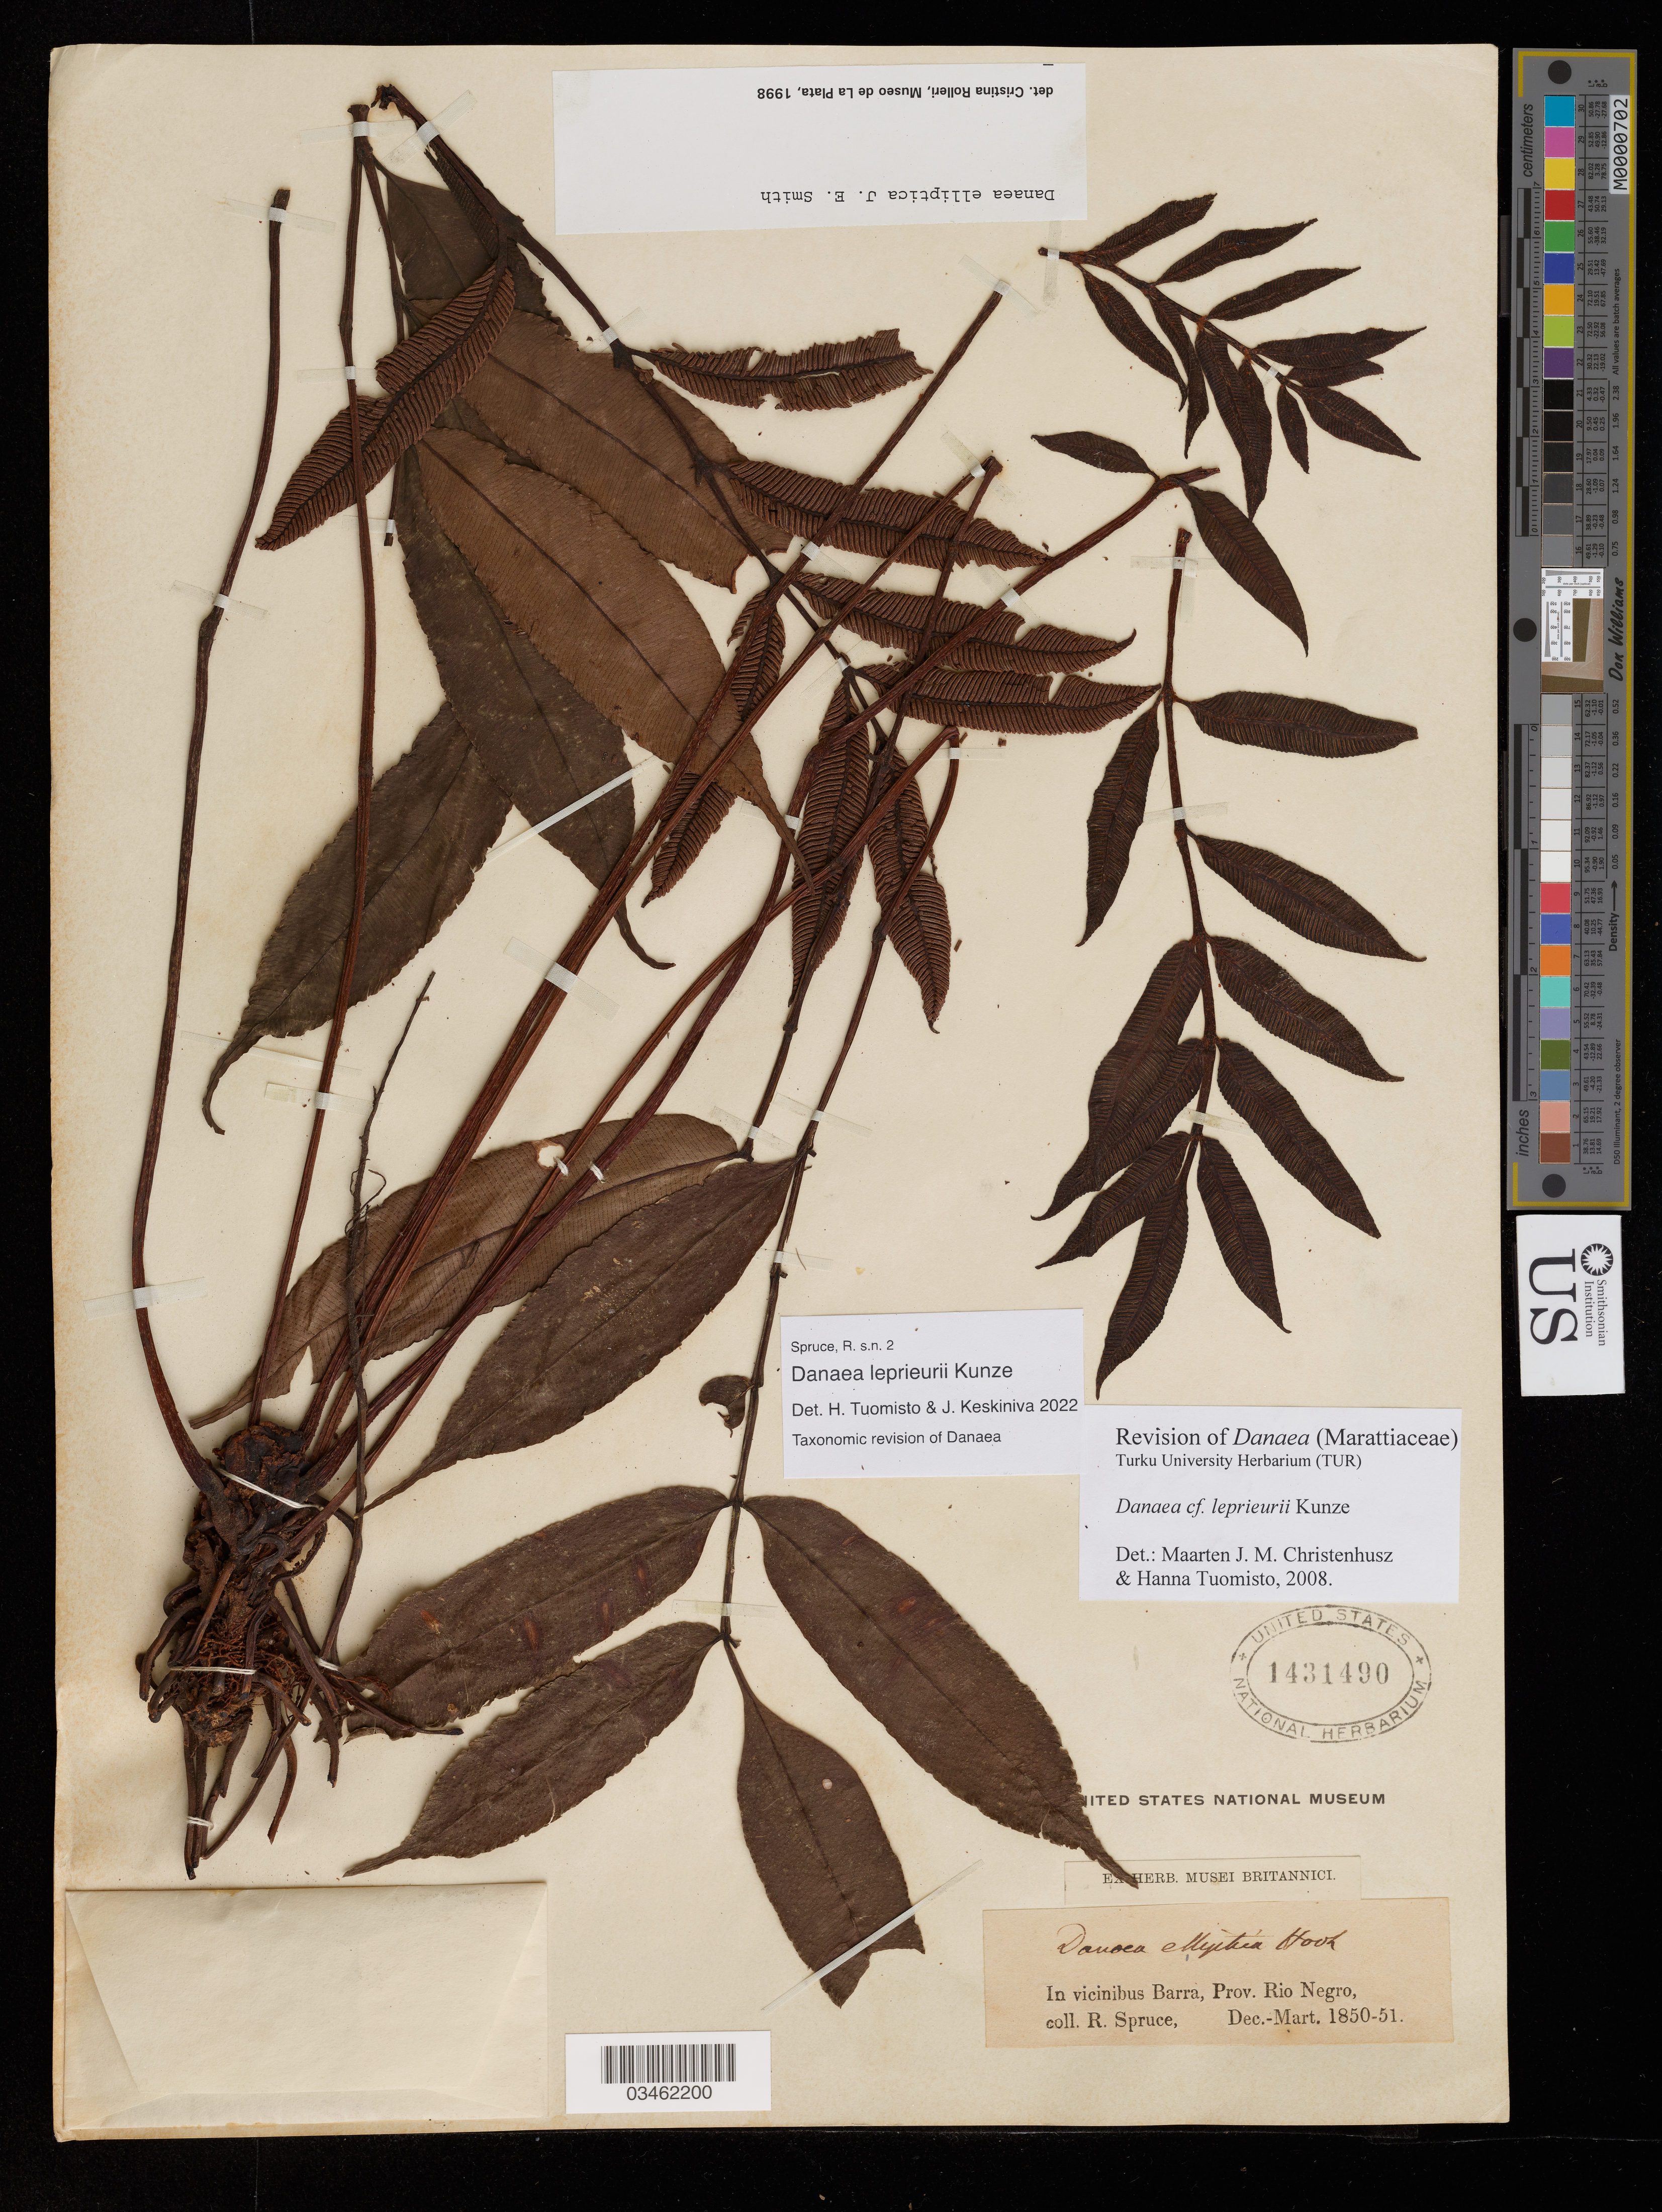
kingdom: Plantae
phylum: Tracheophyta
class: Polypodiopsida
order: Marattiales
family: Marattiaceae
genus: Danaea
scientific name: Danaea leprieurii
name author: Kunze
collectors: R. Spruce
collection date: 1950-12/1951-03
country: Uruguay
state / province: Rio Negro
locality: In vicinibus Barra, Prov. Rio Negro.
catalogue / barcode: US 1431490